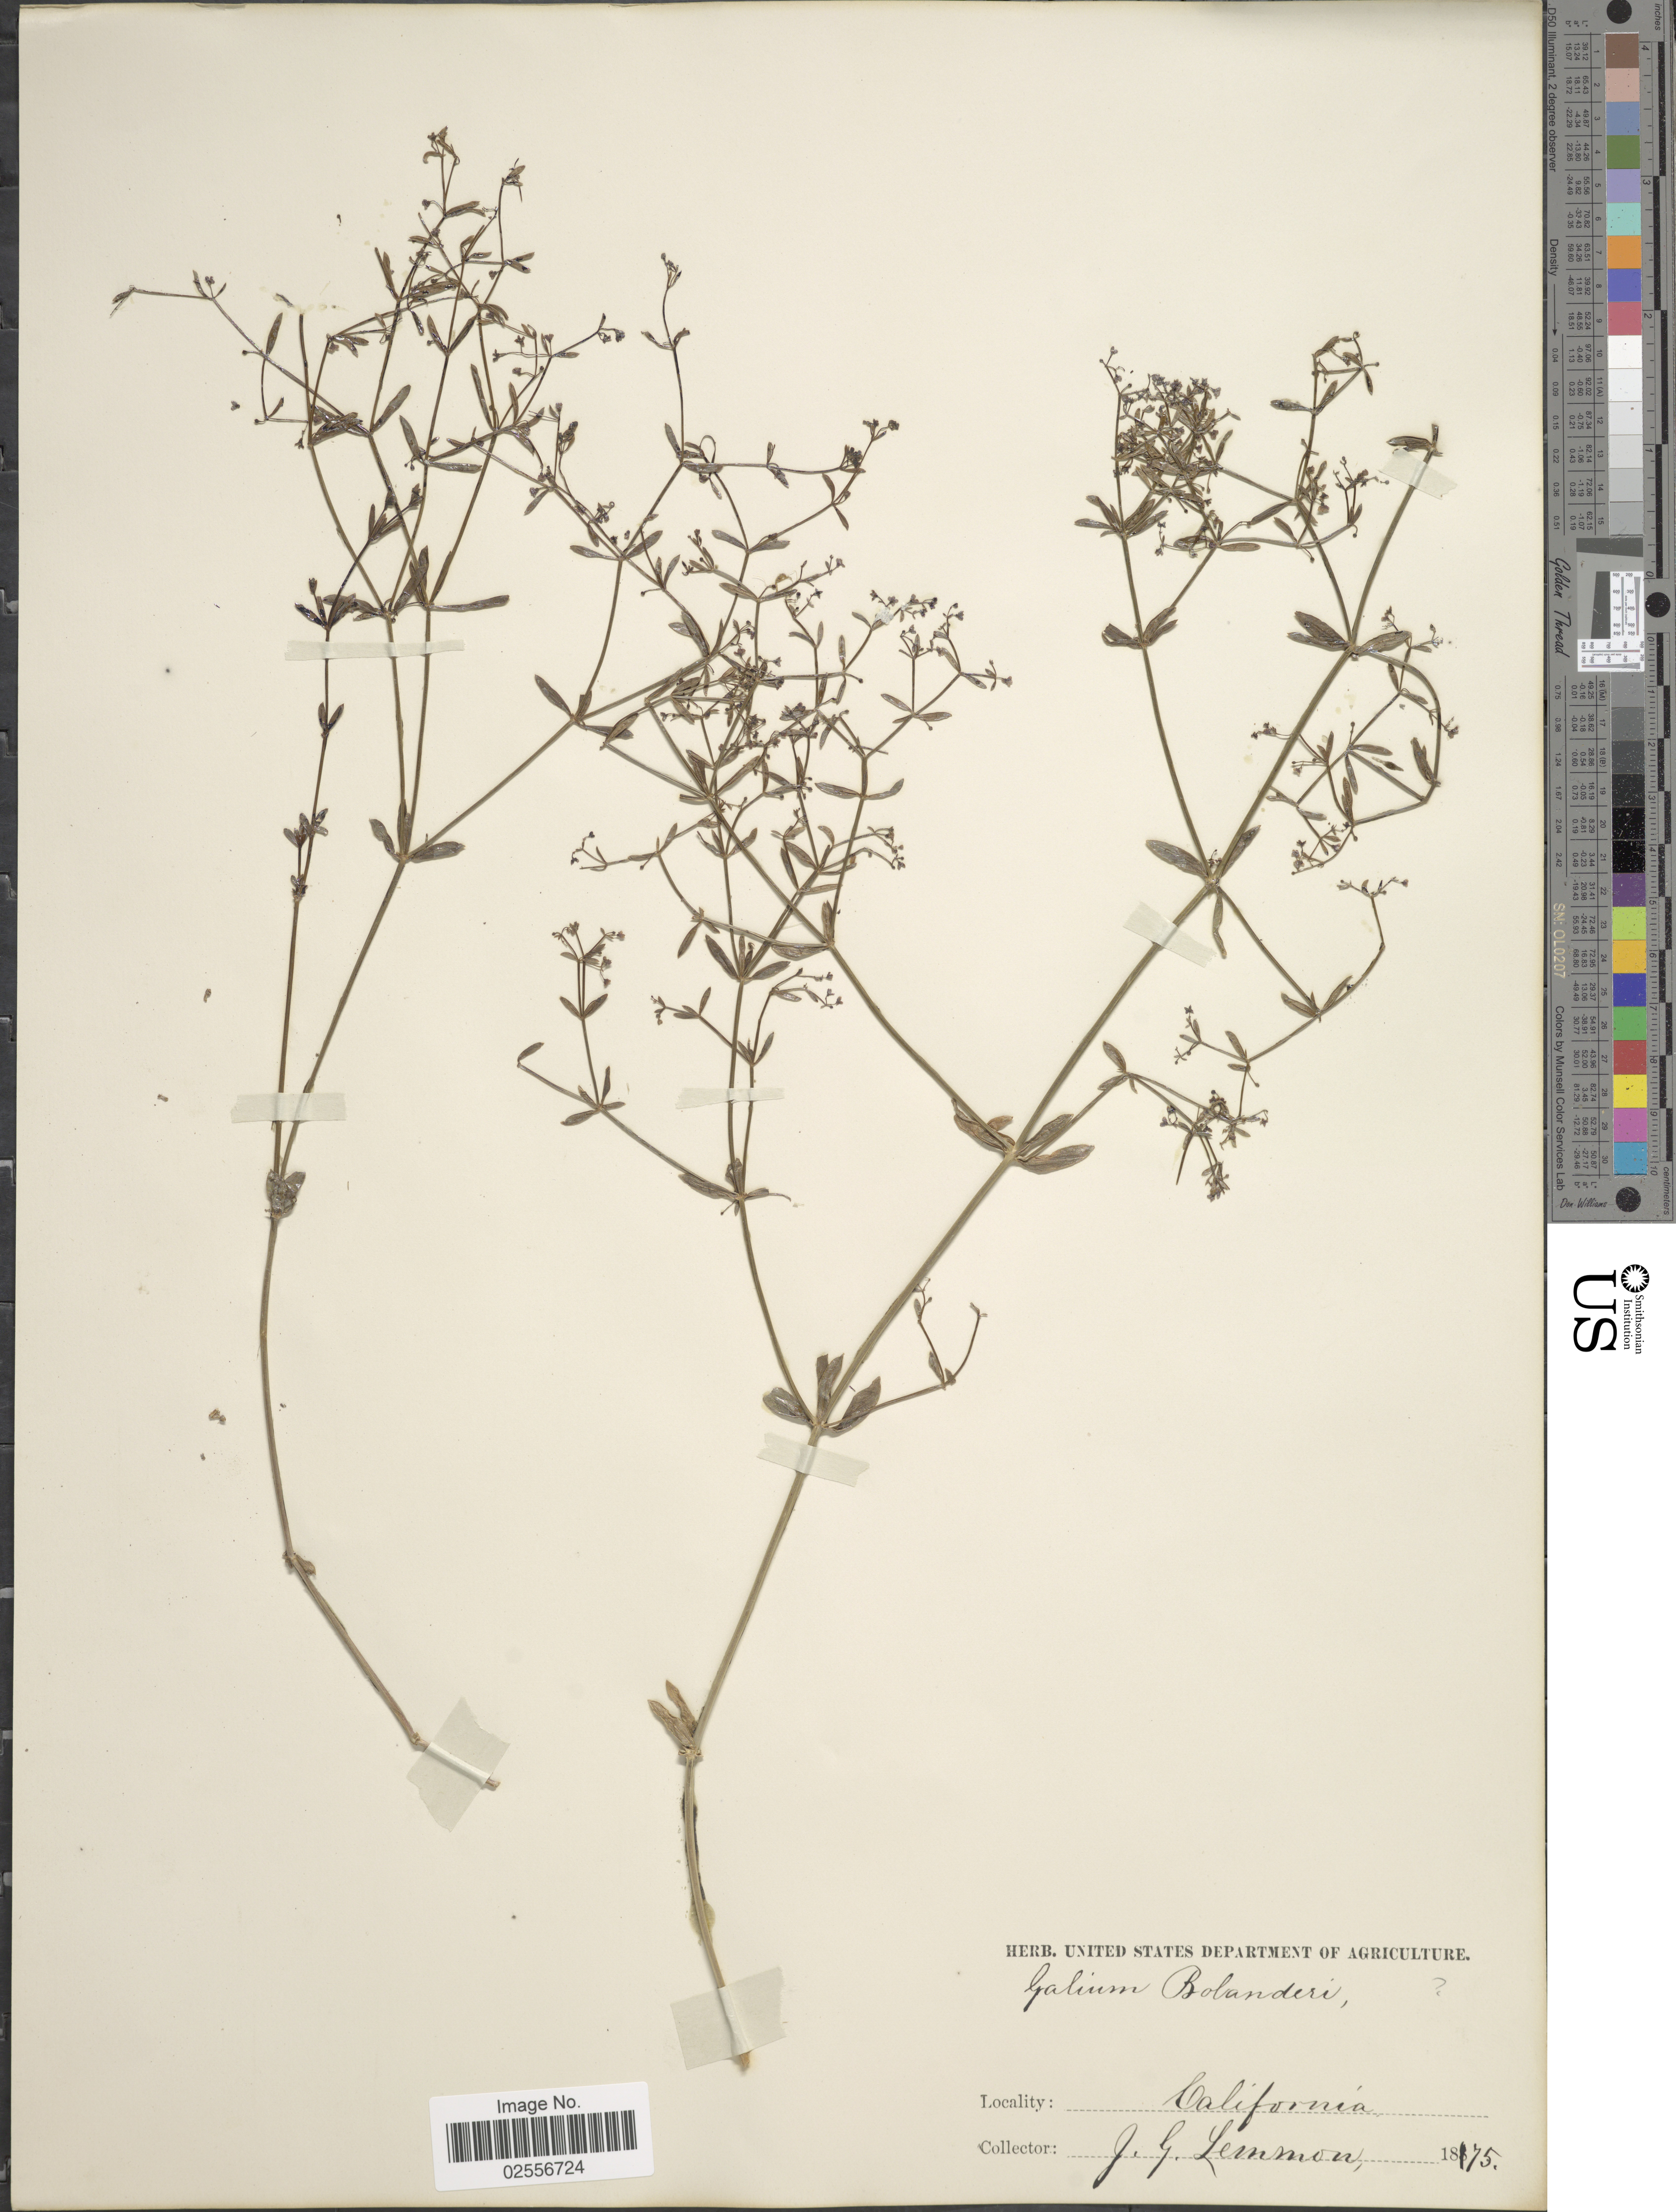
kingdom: Plantae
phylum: Tracheophyta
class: Magnoliopsida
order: Gentianales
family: Rubiaceae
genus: Galium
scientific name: Galium bolanderi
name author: A. Gray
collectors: J. Lemmon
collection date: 1875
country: United States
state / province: California